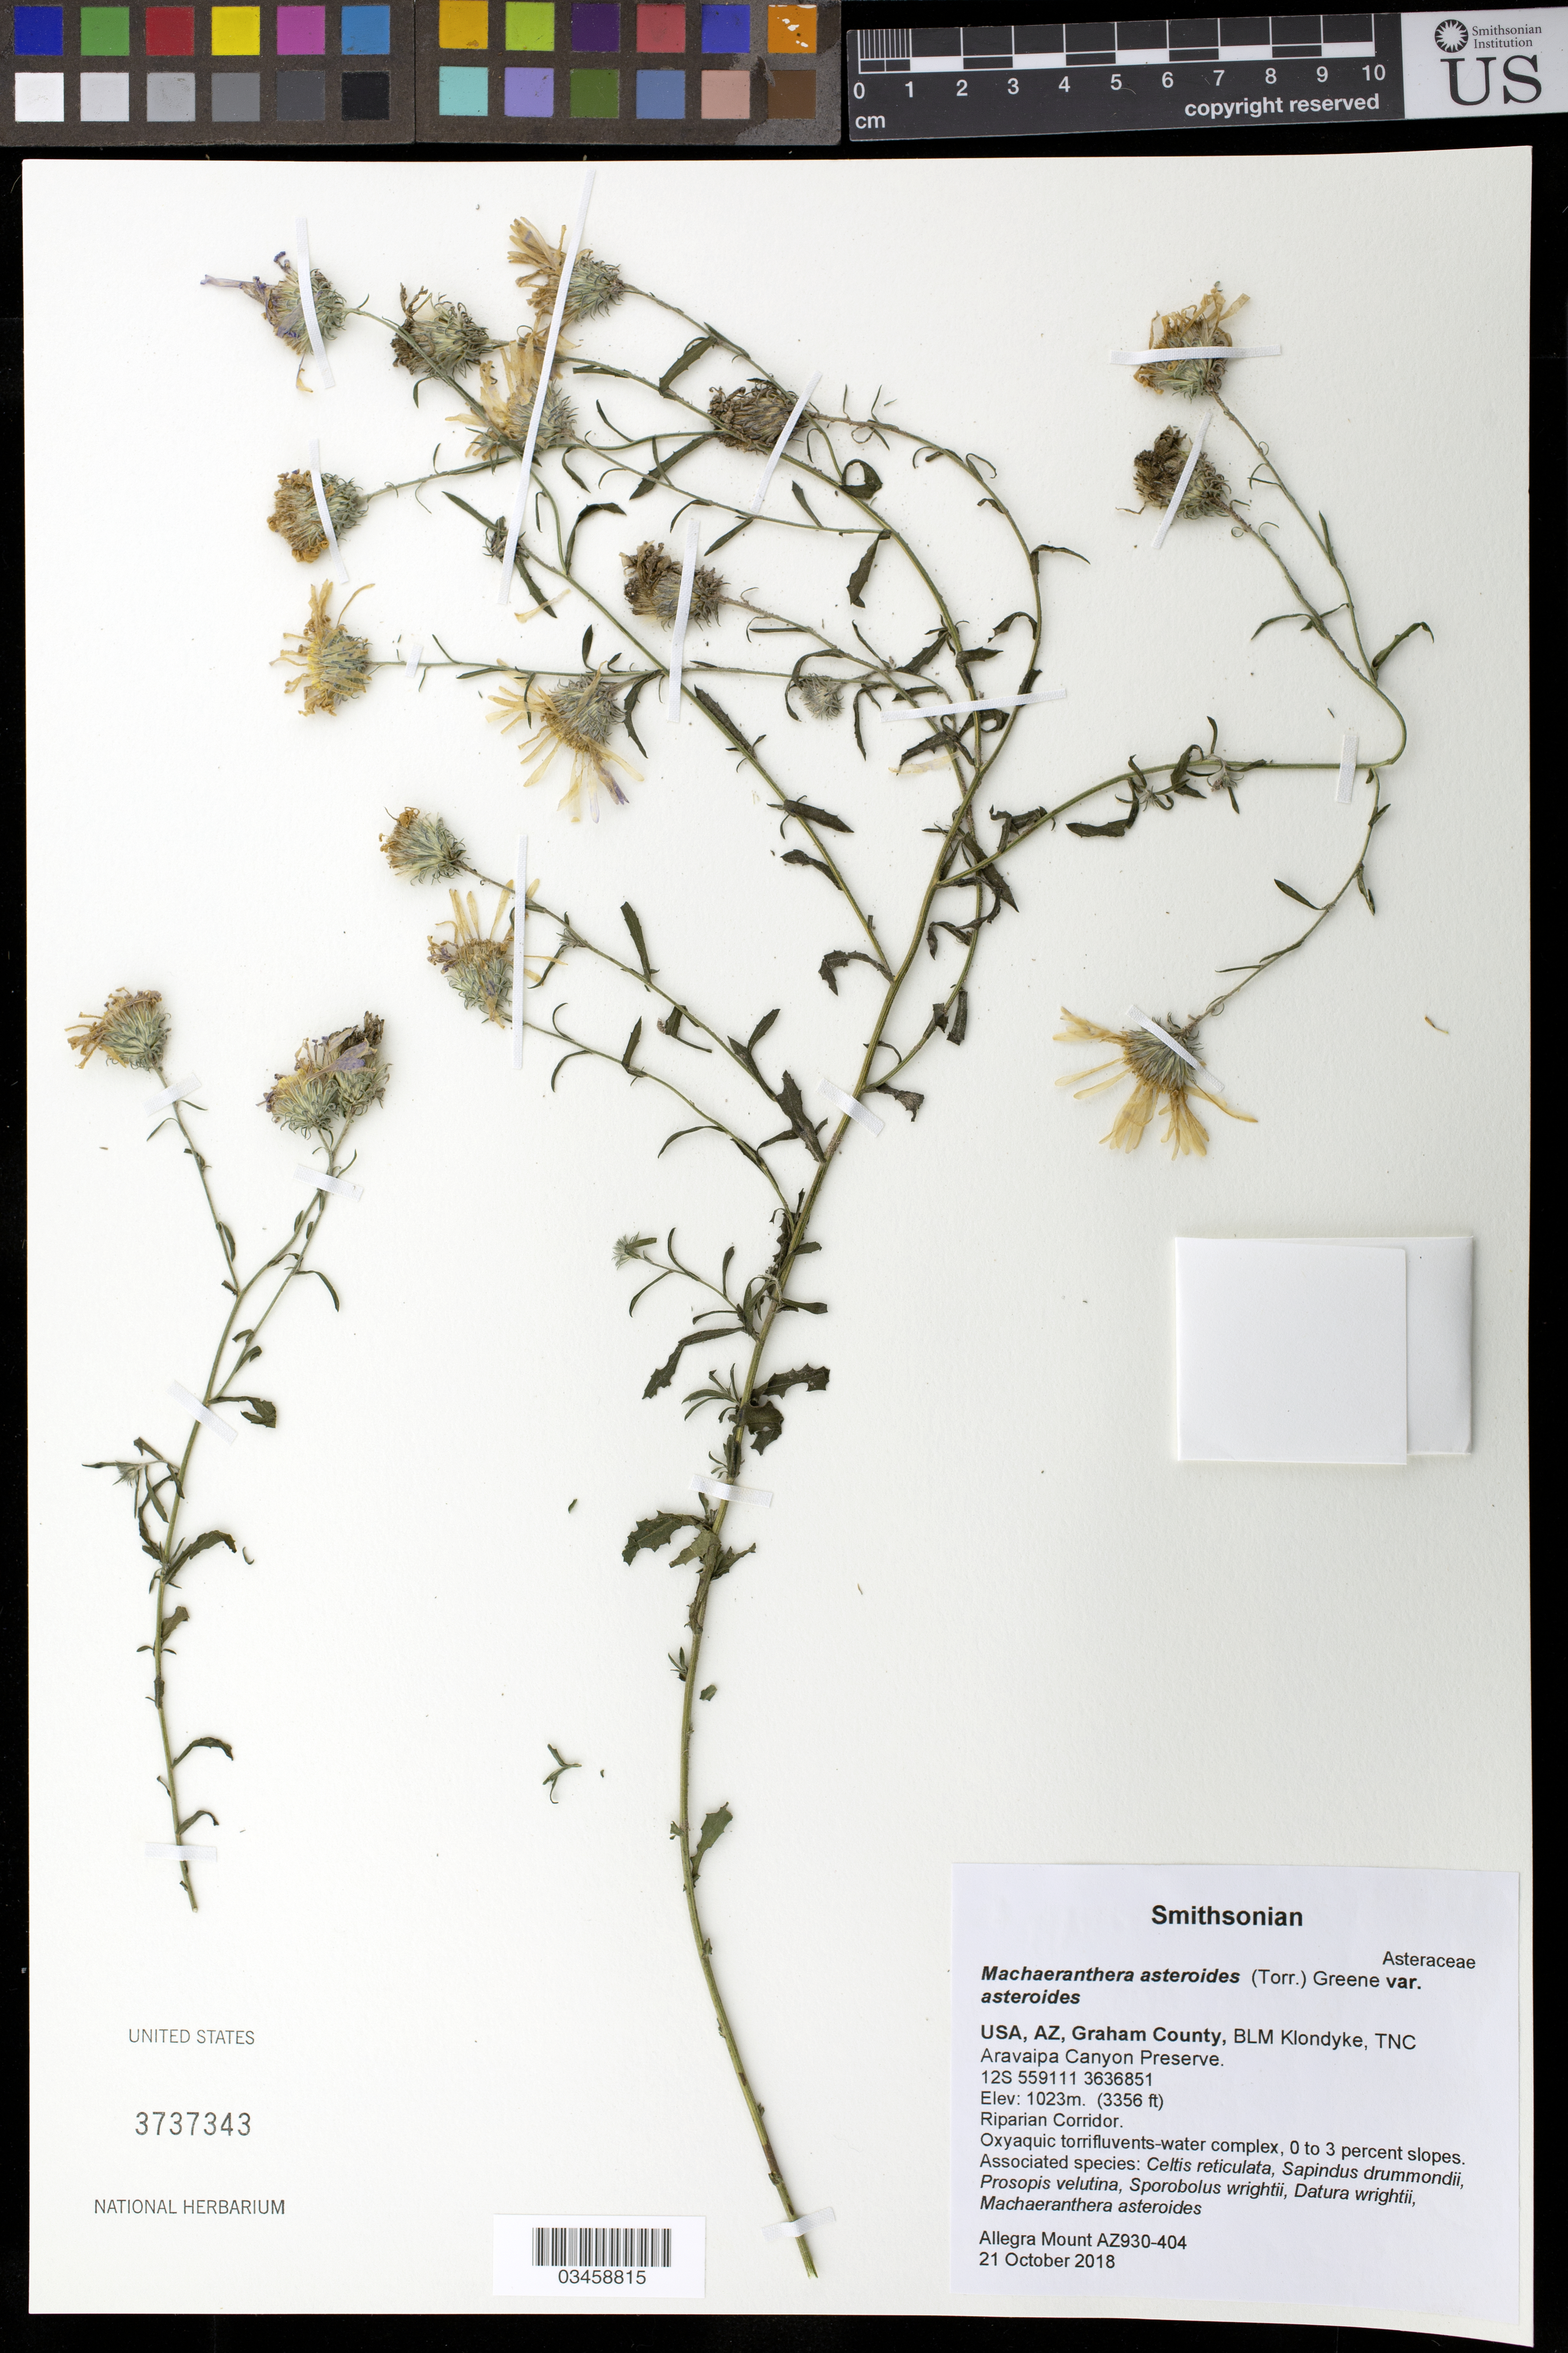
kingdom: Plantae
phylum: Tracheophyta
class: Magnoliopsida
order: Asterales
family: Asteraceae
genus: Machaeranthera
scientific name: Machaeranthera asteroides var. asteroides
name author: (Torr.) Greene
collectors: A. Mount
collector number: AZ930-404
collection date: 2018-10-21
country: United States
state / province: Arizona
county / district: Graham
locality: BLM Klondyke, TNC Aravaipa Canyon Preserve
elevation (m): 1023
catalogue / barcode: US 3737343